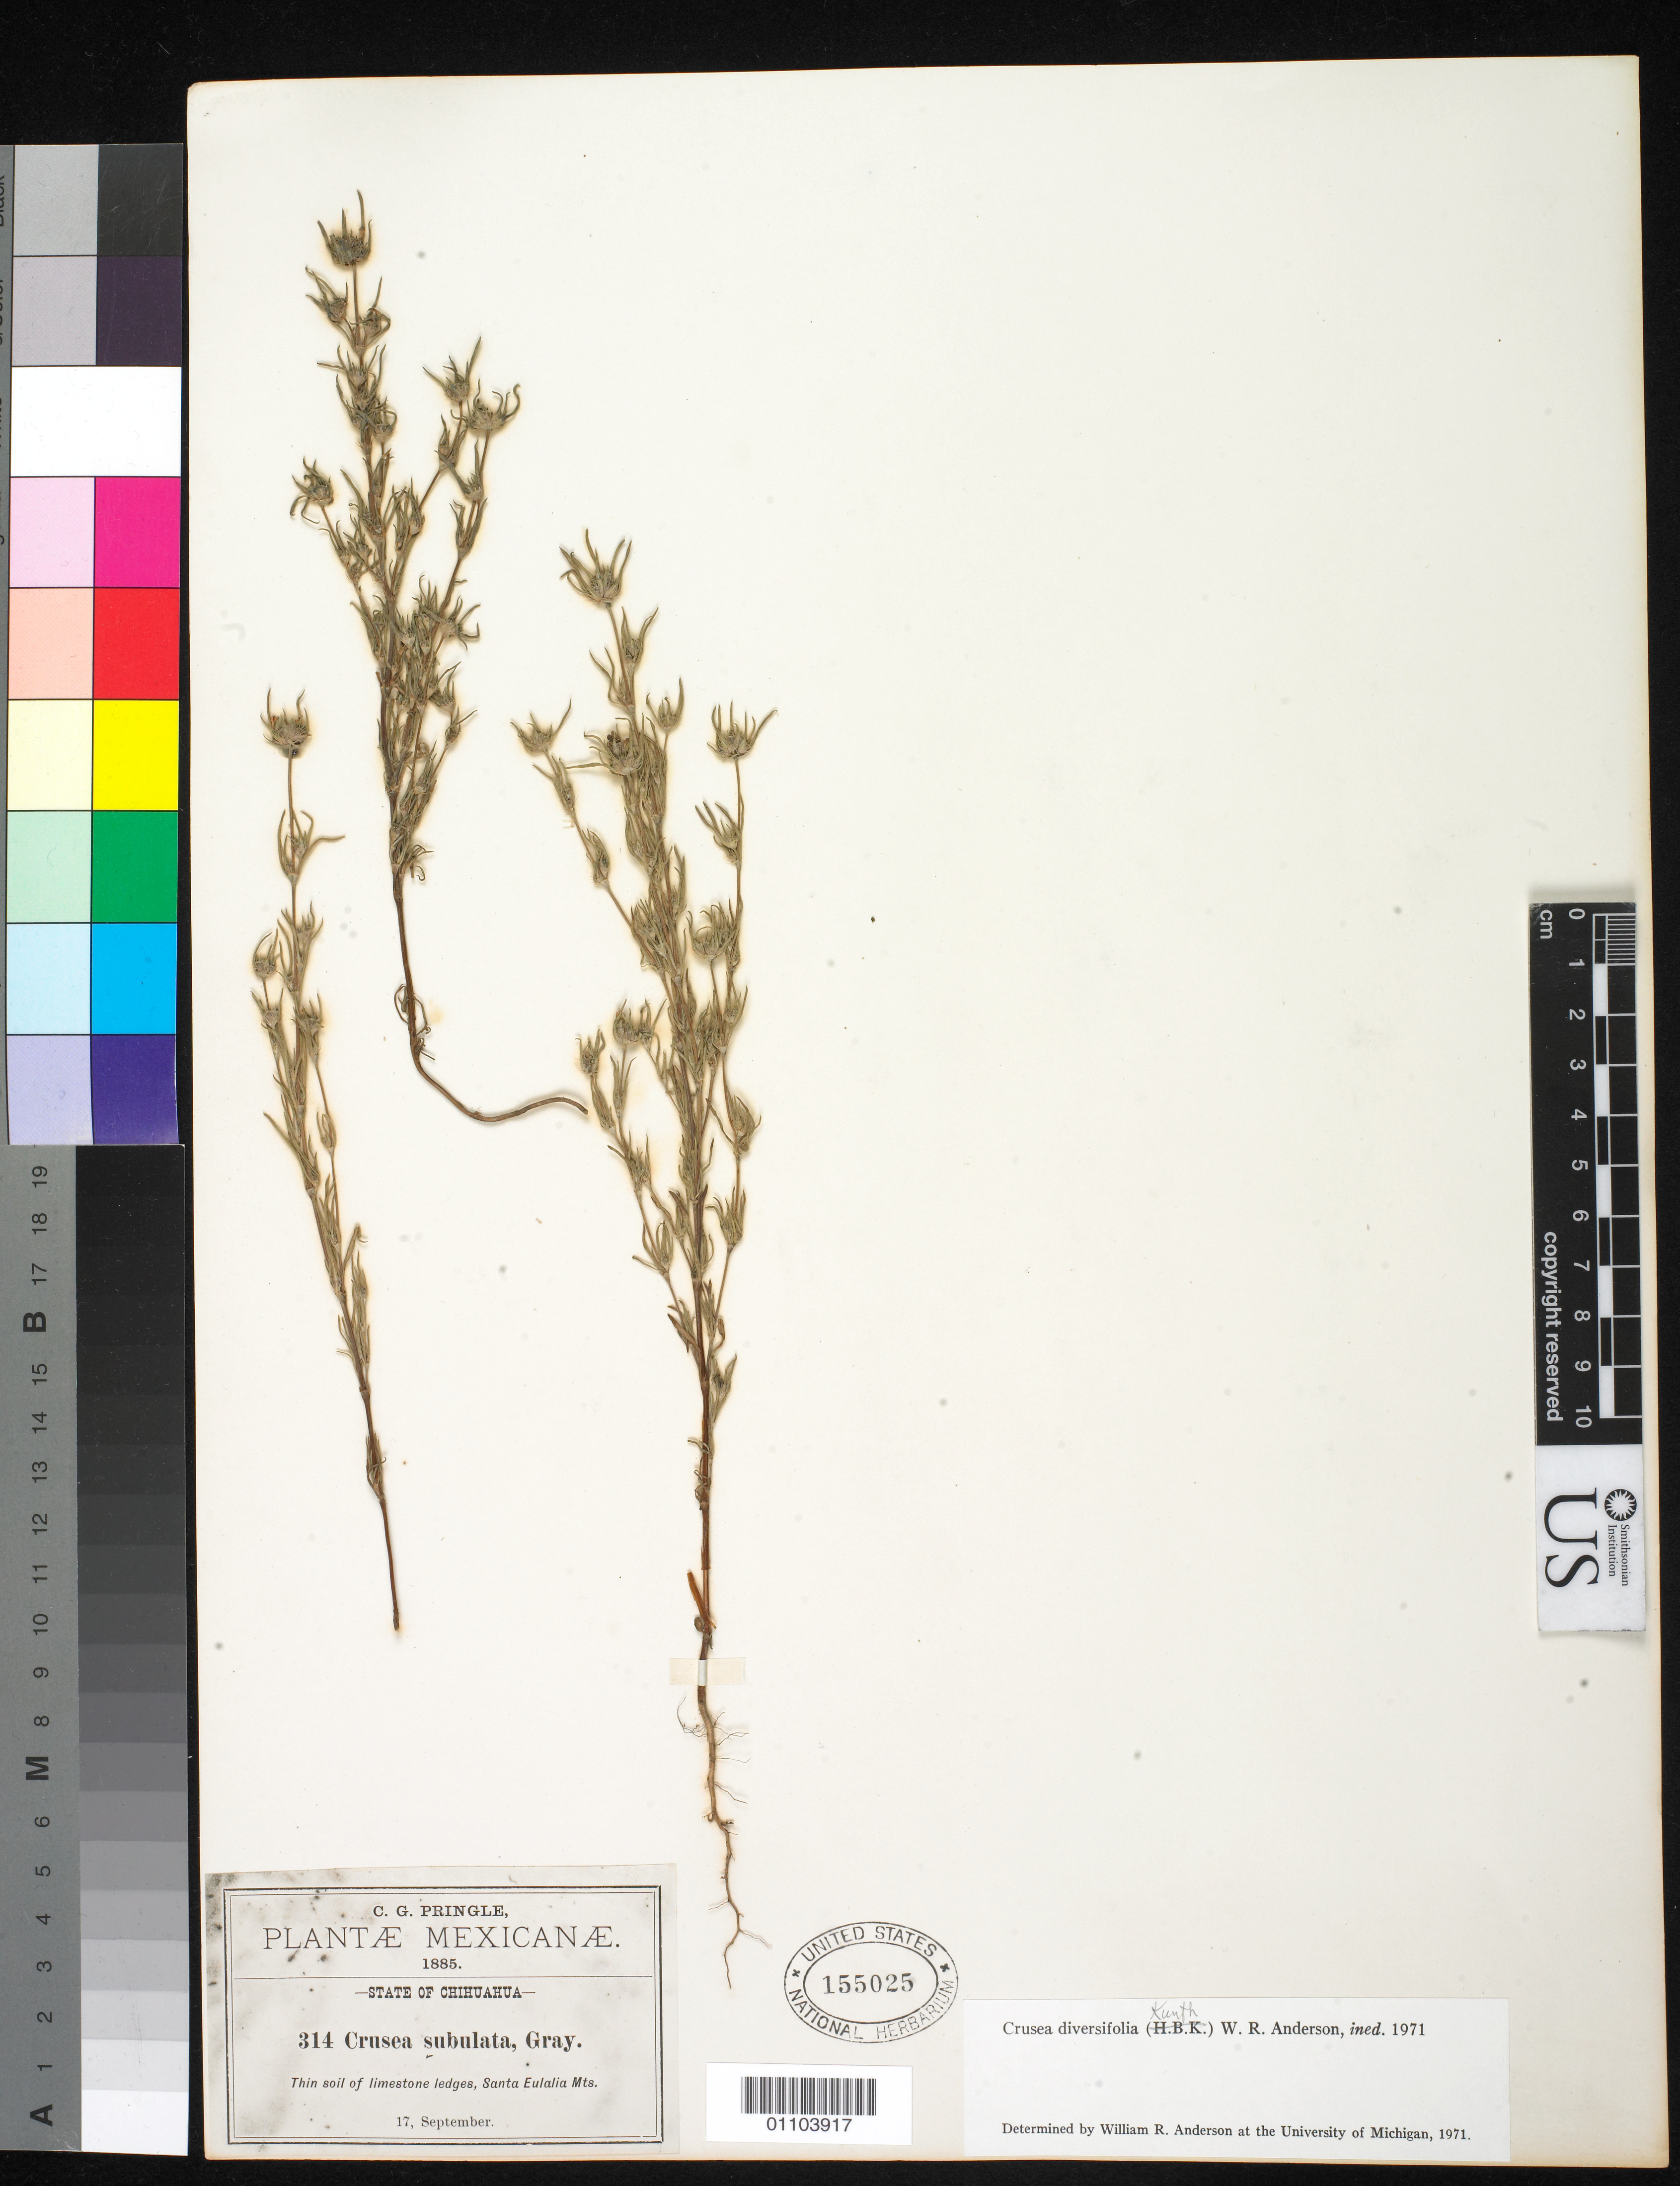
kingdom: Plantae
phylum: Tracheophyta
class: Magnoliopsida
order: Gentianales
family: Rubiaceae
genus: Crusea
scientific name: Crusea diversifolia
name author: (Kunth) W.R. Anderson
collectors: C. G. Pringle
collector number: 314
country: Mexico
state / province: Chihuahua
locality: Santa Eululia Mts.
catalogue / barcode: US 155025